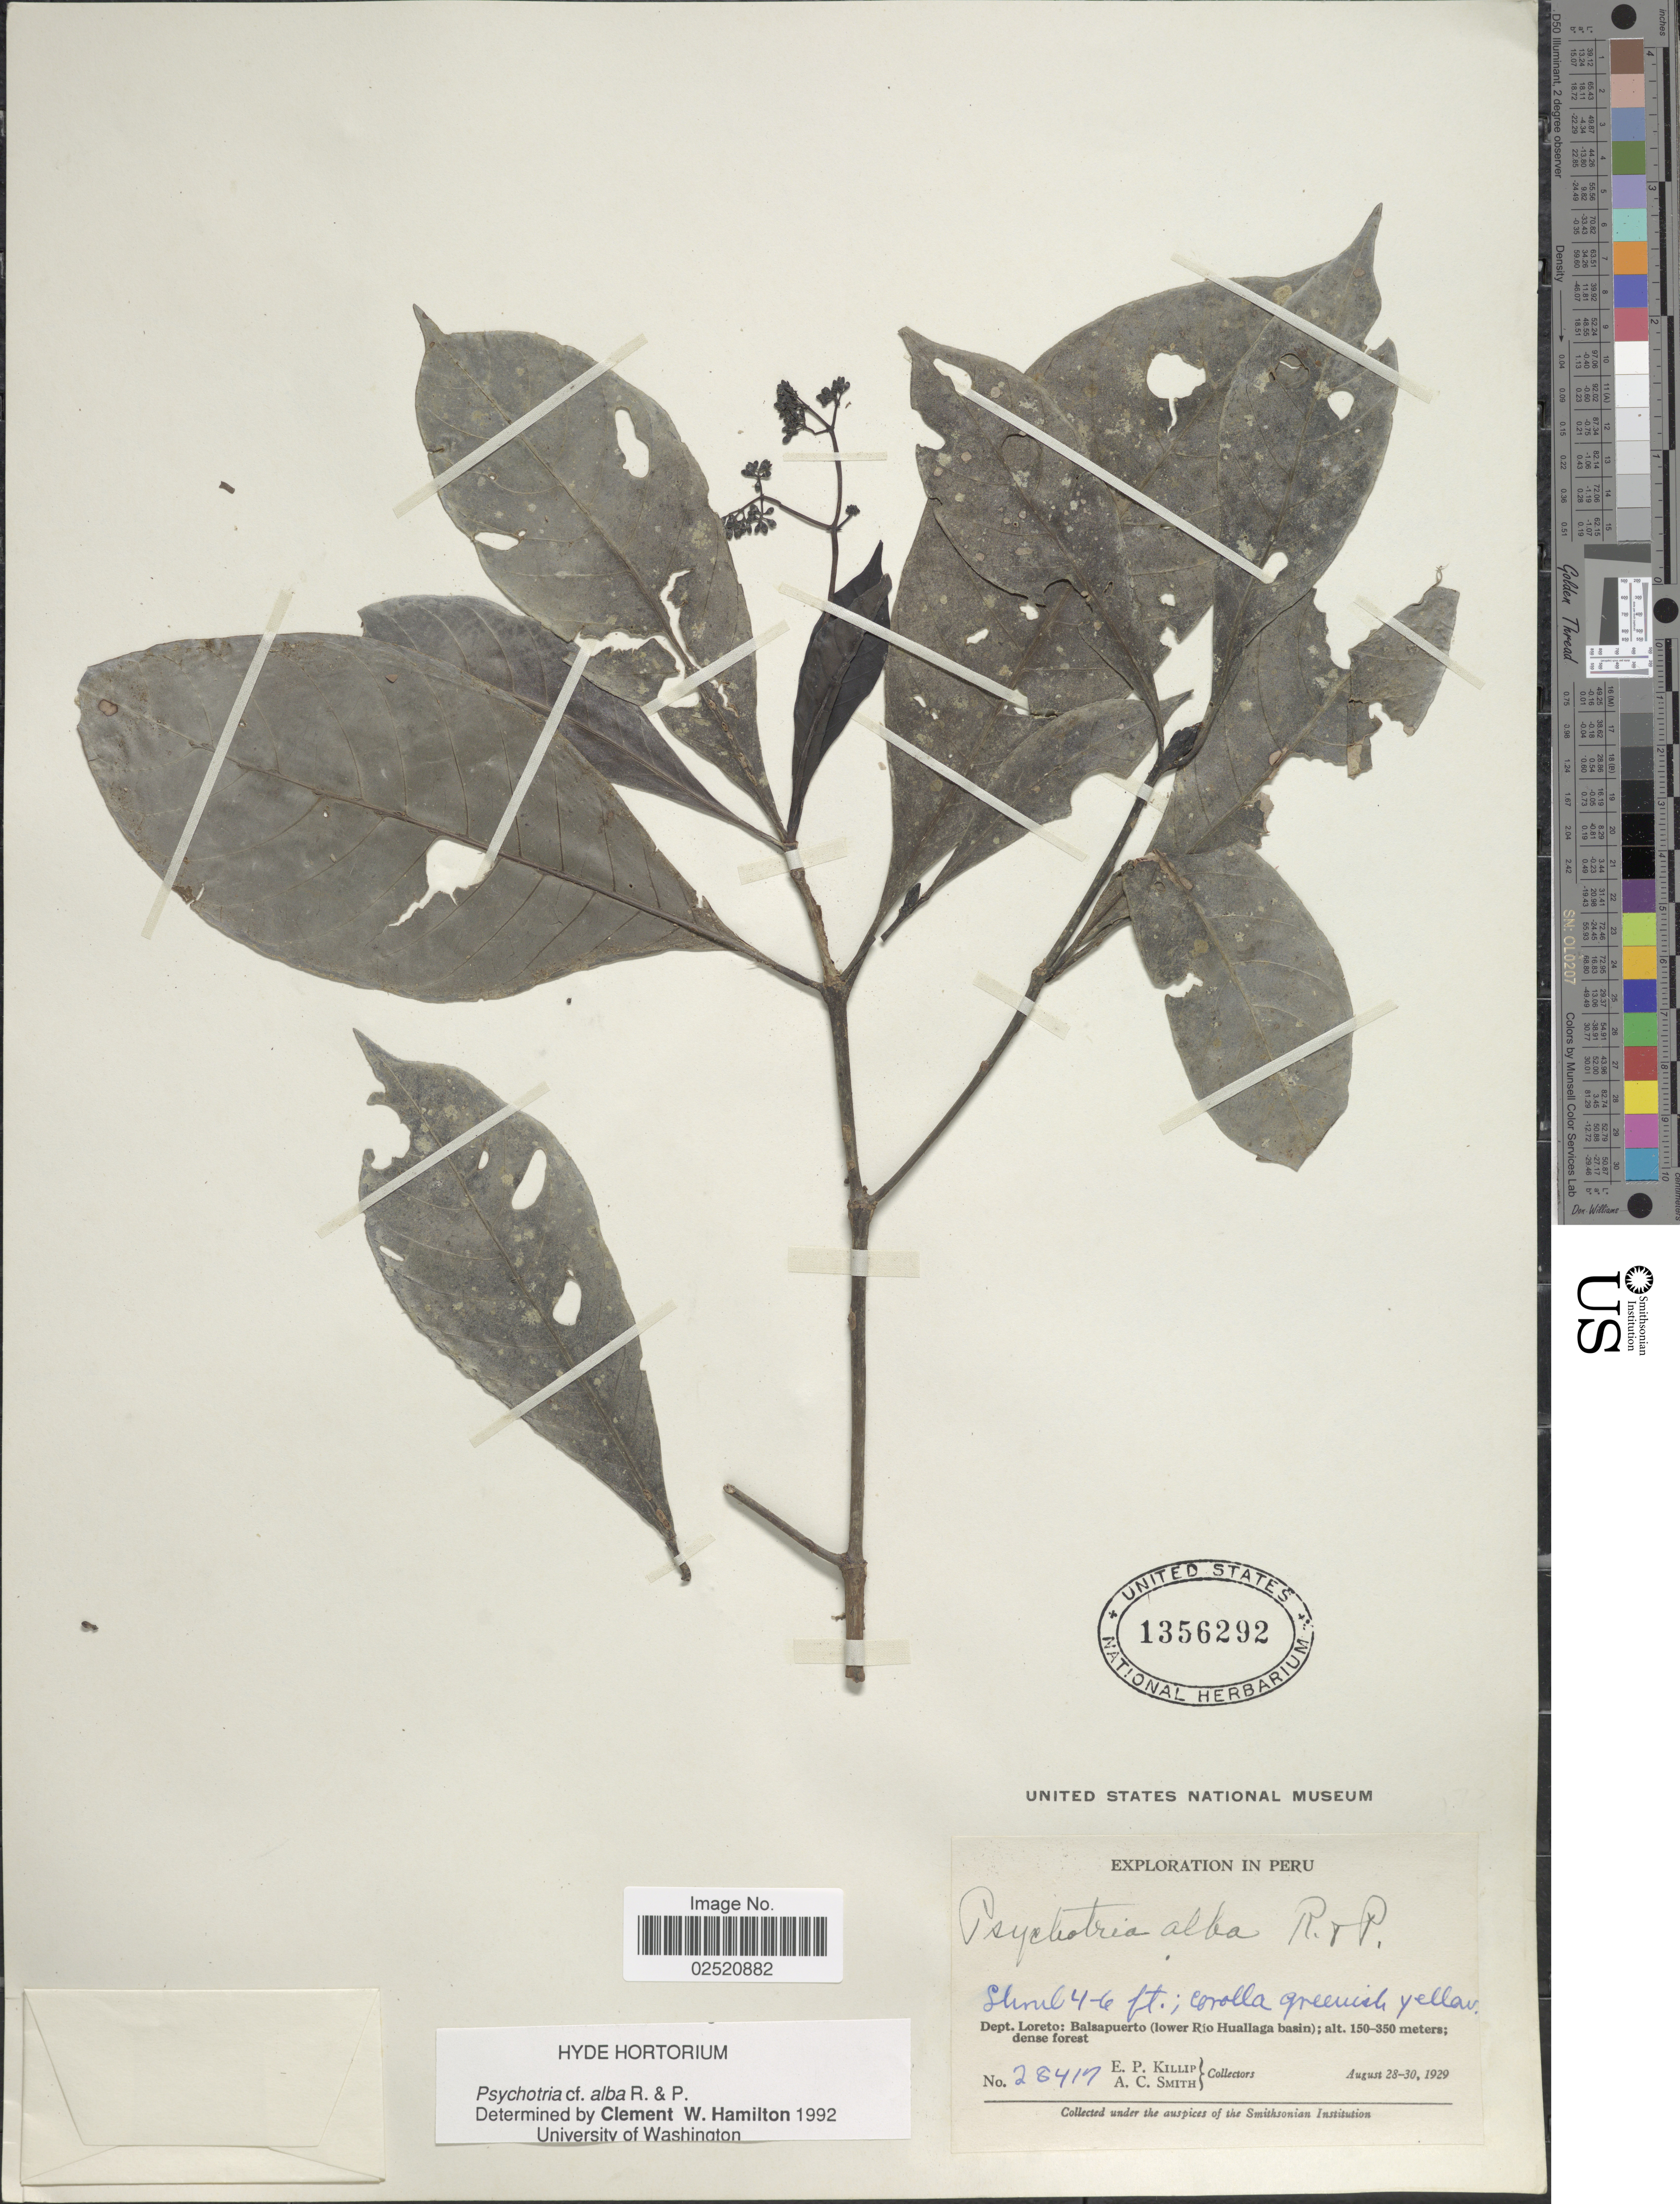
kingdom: Plantae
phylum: Tracheophyta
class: Magnoliopsida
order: Gentianales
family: Rubiaceae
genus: Psychotria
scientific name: Psychotria alba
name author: Ruiz & Pav.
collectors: E. P. Killip & A. C. Smith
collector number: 28417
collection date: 1929-08-28/1929-08-30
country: Peru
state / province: Loreto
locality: Balsapuerto (lower Rio Huallaga basin)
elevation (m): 150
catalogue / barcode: US 1356292